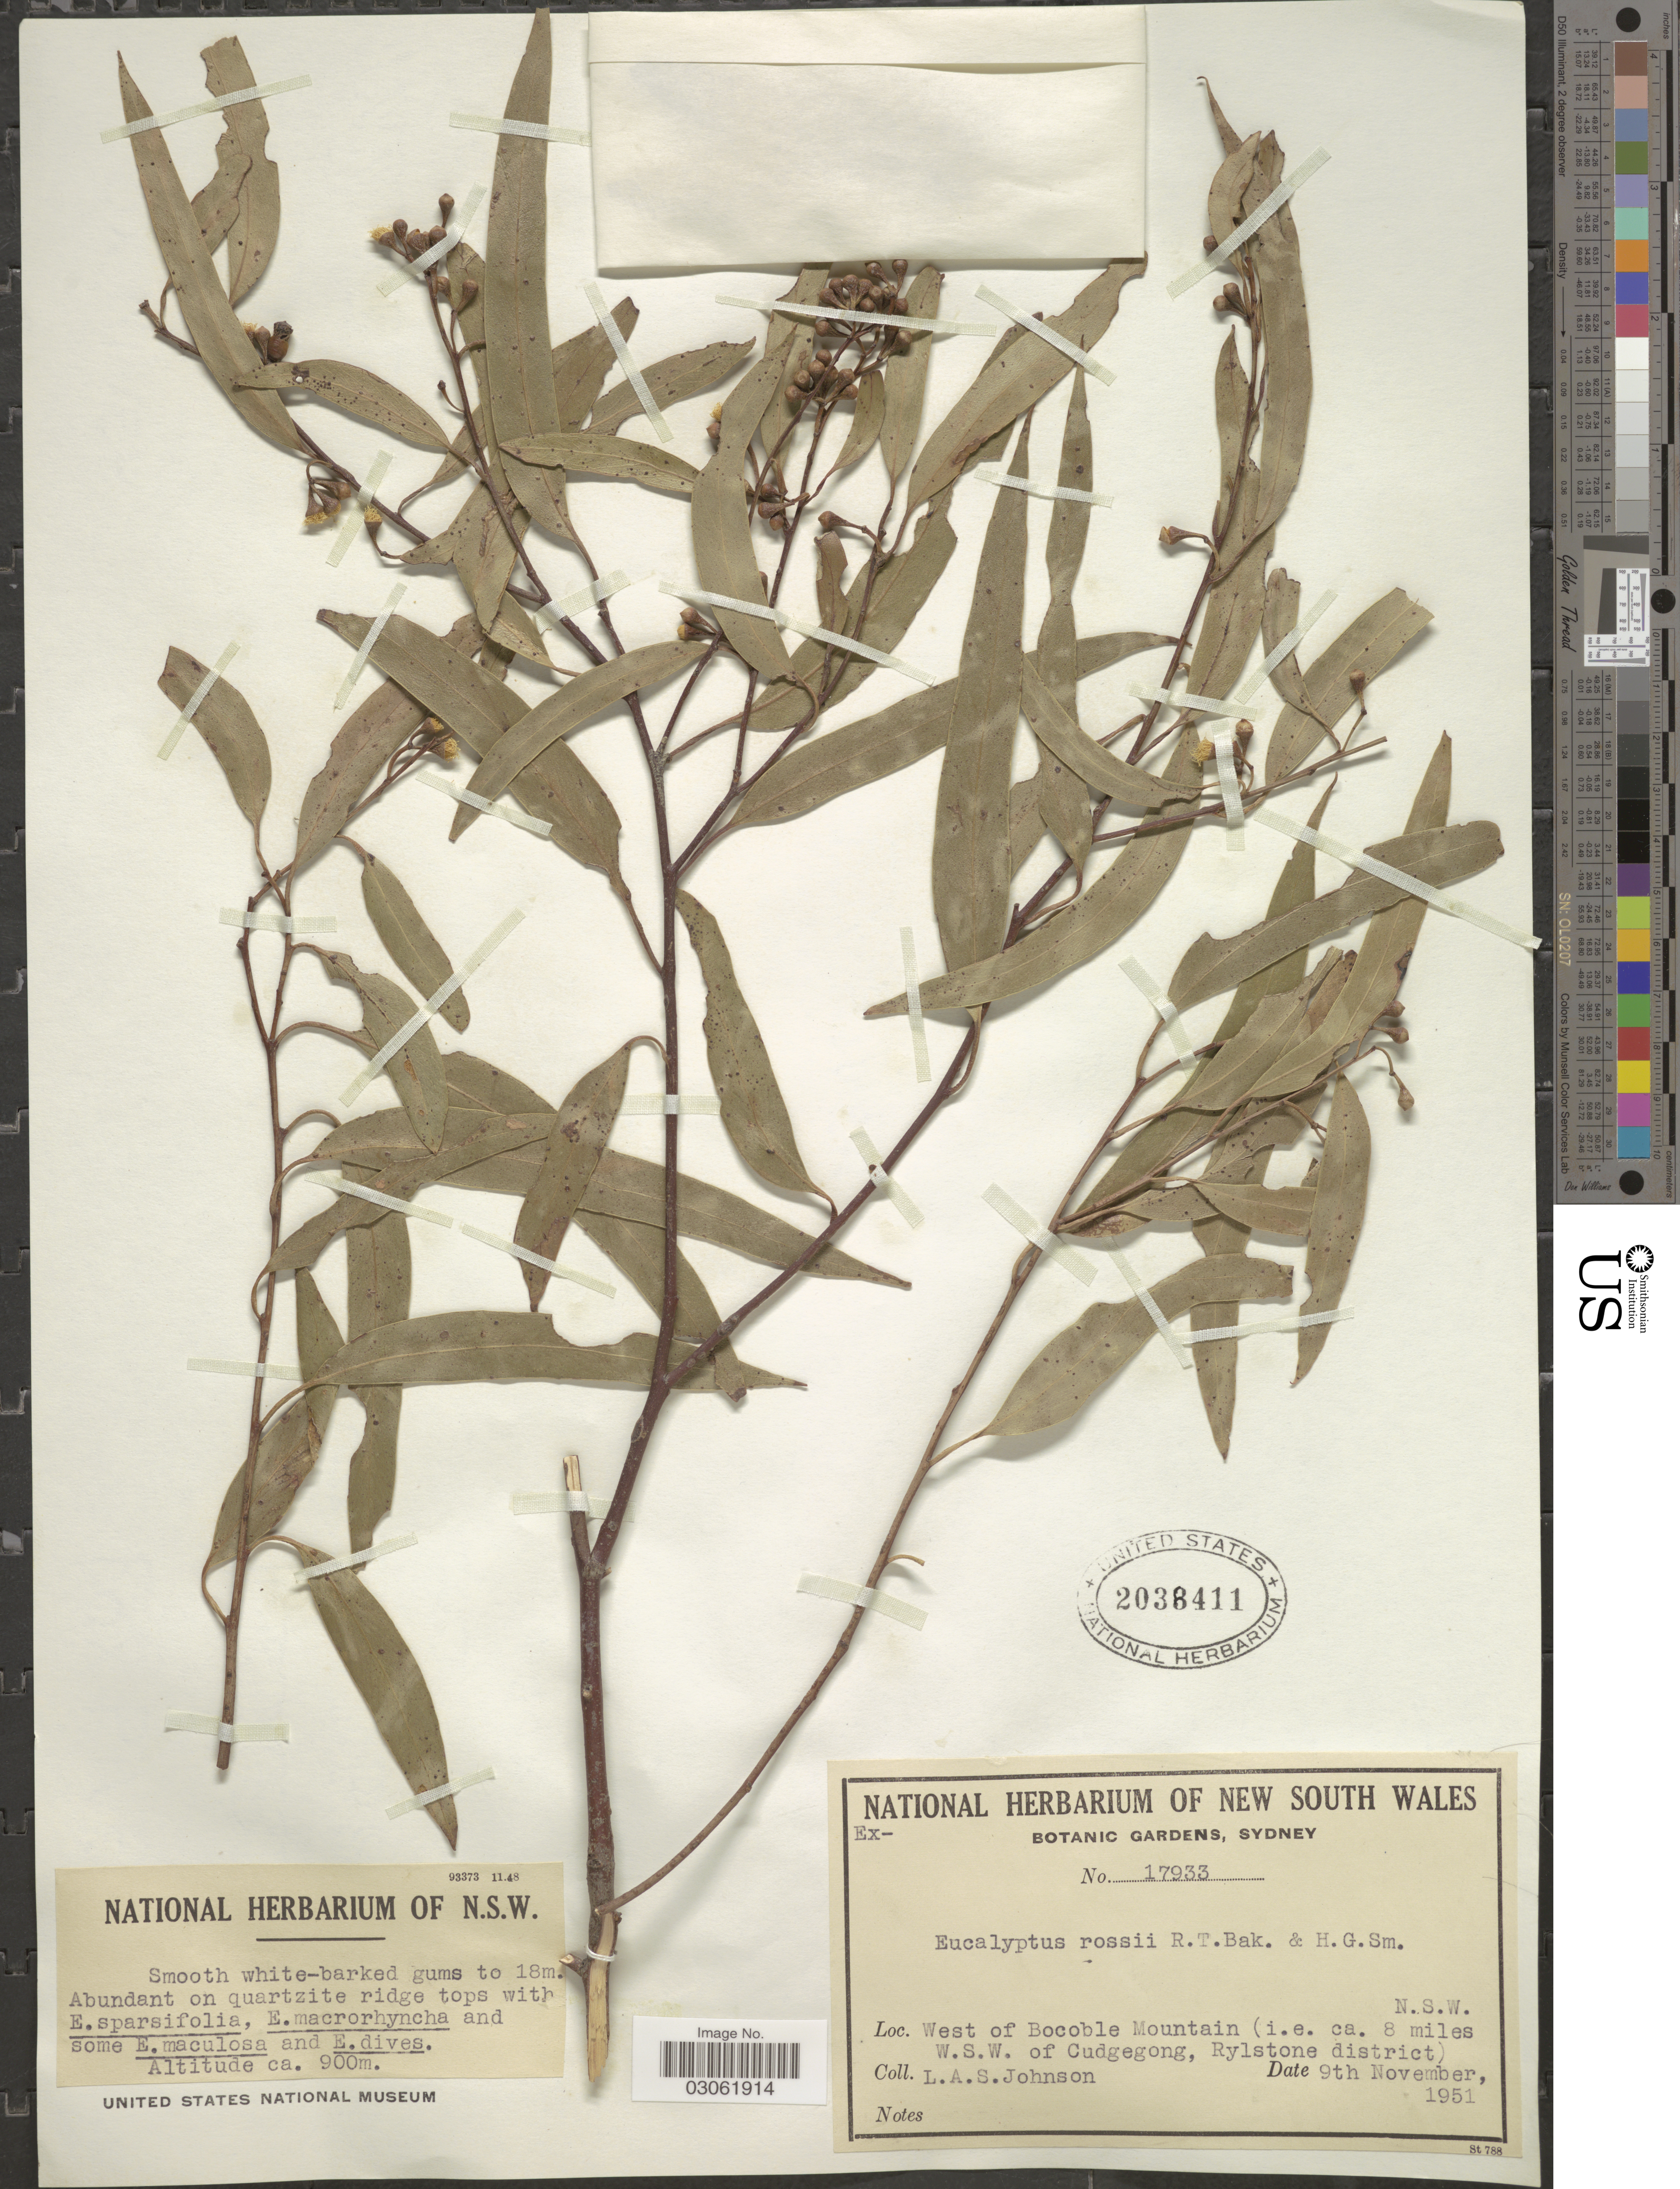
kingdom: Plantae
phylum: Tracheophyta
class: Magnoliopsida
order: Myrtales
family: Myrtaceae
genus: Eucalyptus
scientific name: Eucalyptus rossii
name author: R.T. Baker & H.G. Sm.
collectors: L. A. S. Johnson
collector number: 17933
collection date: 1951-11-09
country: Australia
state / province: New South Wales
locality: West of Bocoble Mountain (i.e. ca. 8 miles W.S.W. of Cudgegong, Rylstone district).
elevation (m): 900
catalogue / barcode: US 2038411